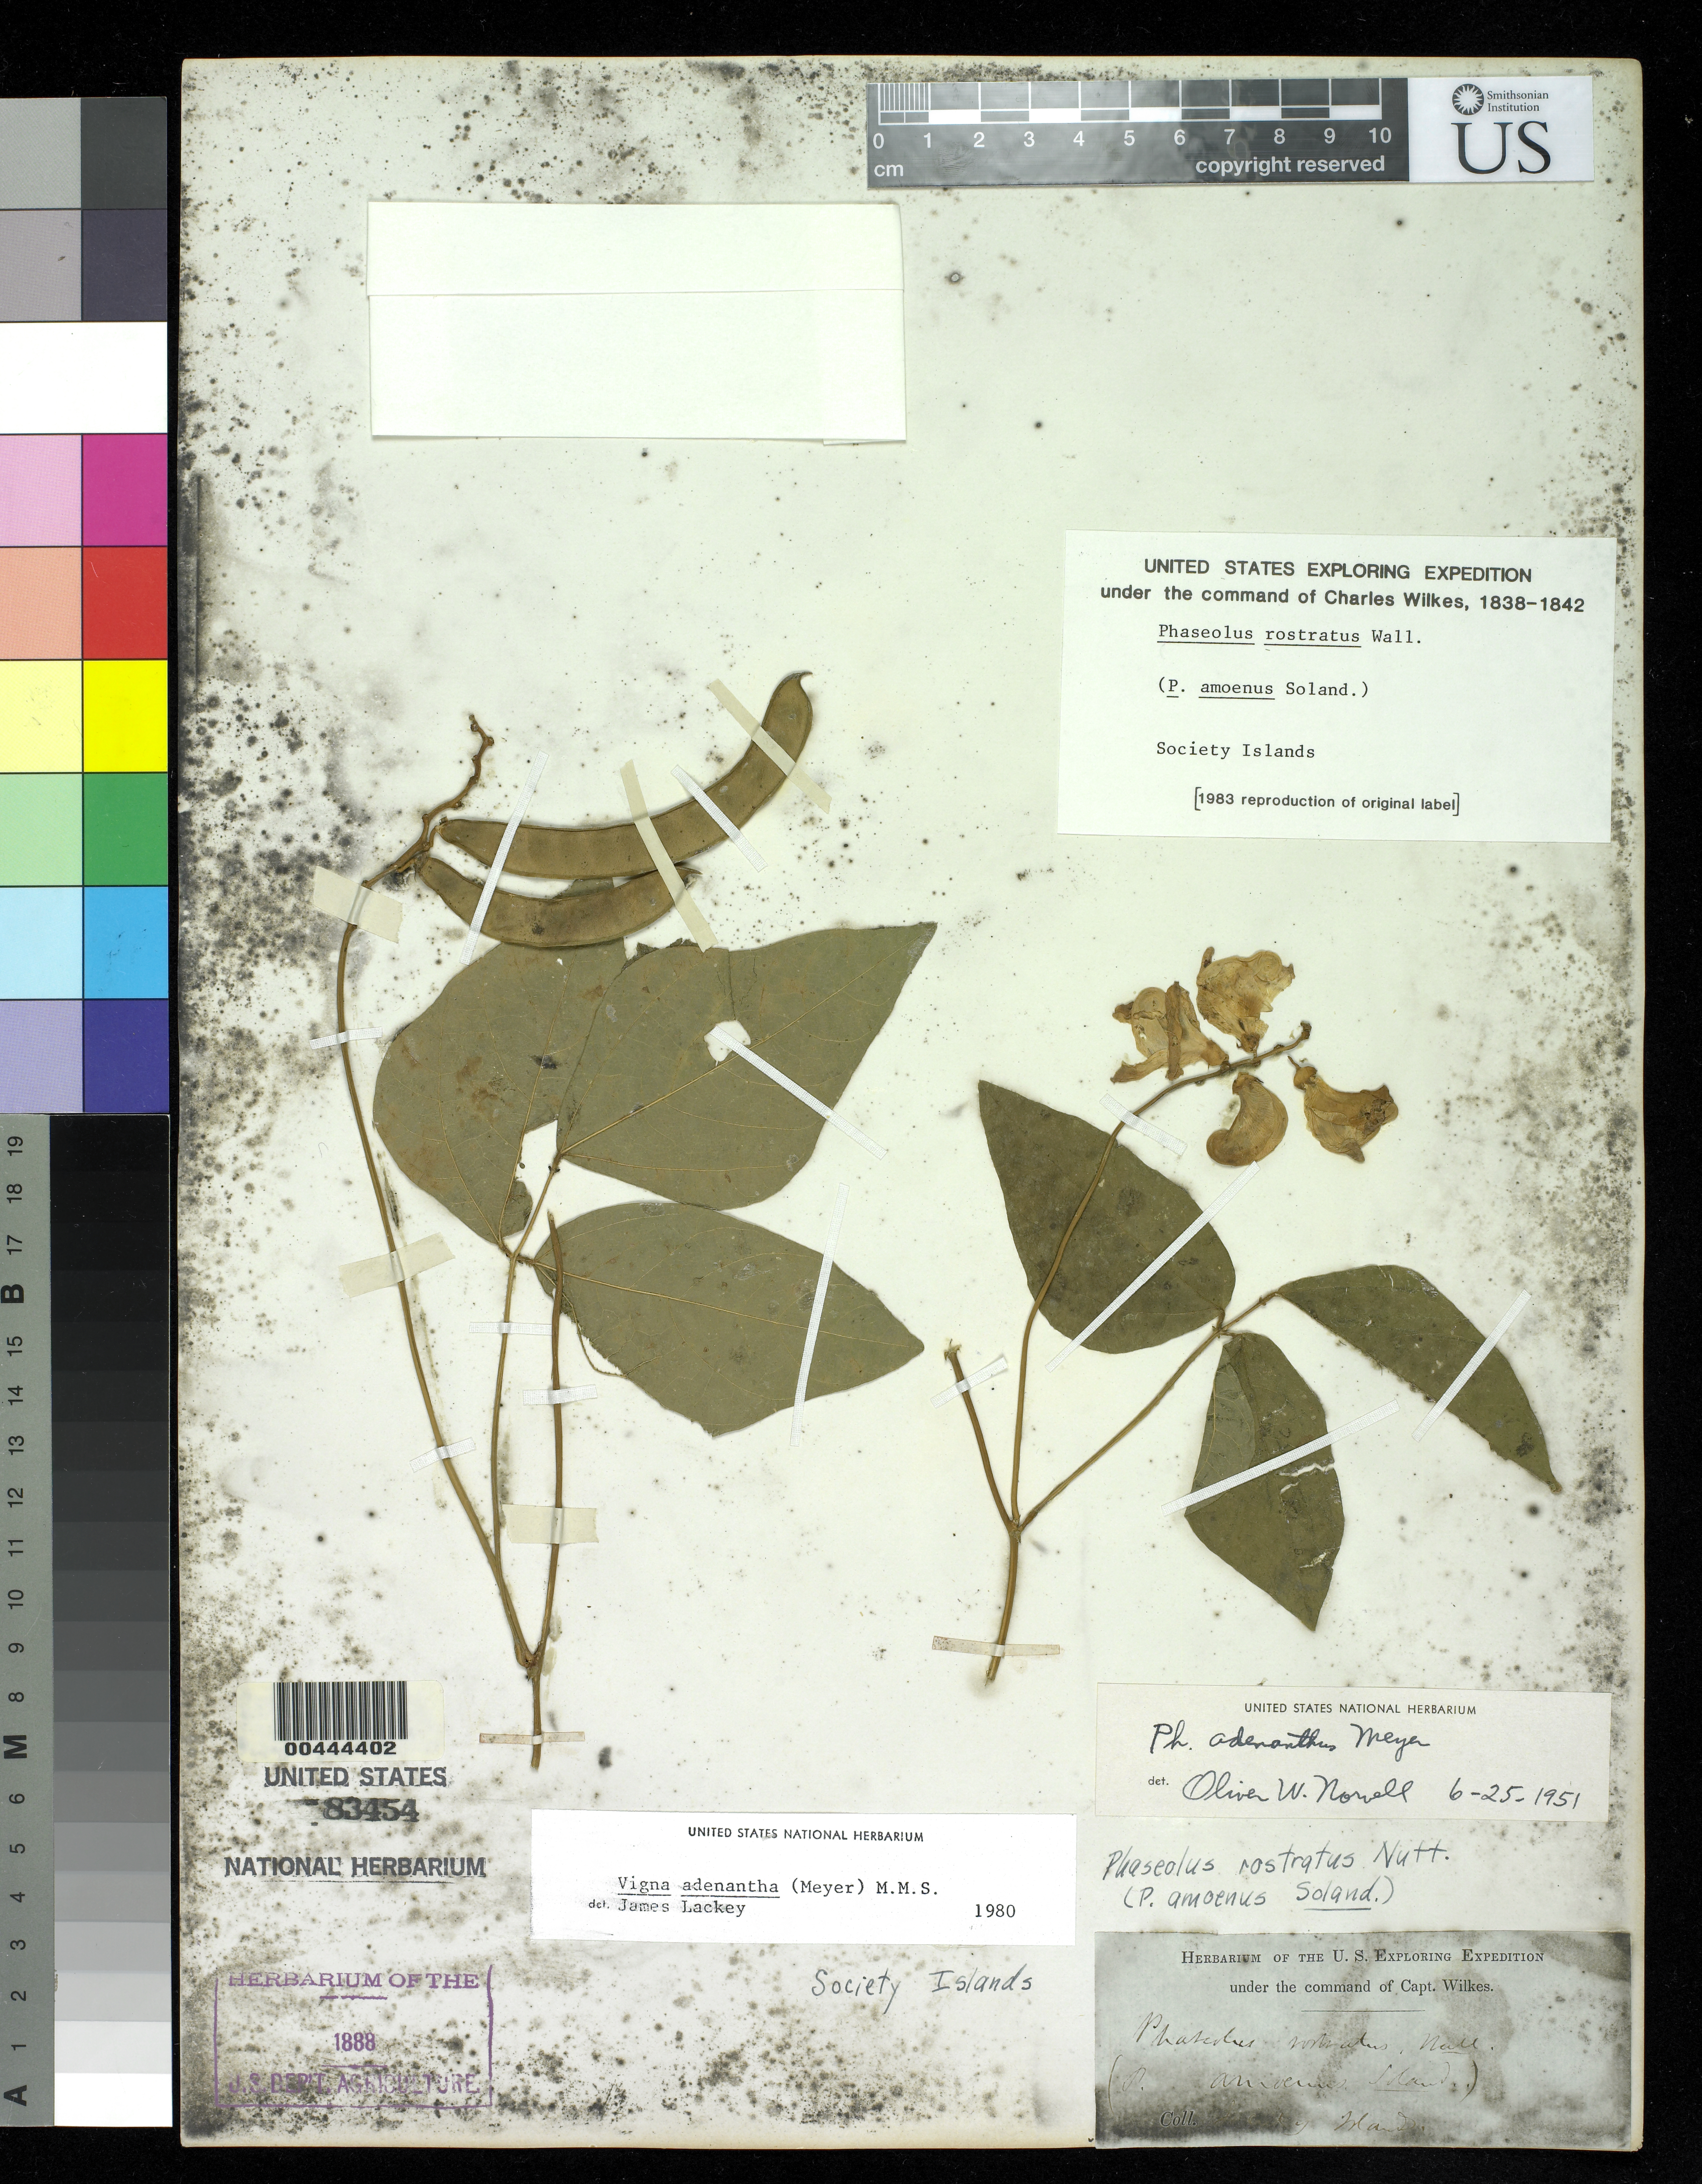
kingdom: Plantae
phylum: Tracheophyta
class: Magnoliopsida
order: Fabales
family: Fabaceae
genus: Leptospron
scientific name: Leptospron adenanthum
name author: (G. Mey.) A. Delgado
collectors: Wilkes Explor. Exped.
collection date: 1838/1842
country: French Polynesia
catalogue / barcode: US 83454